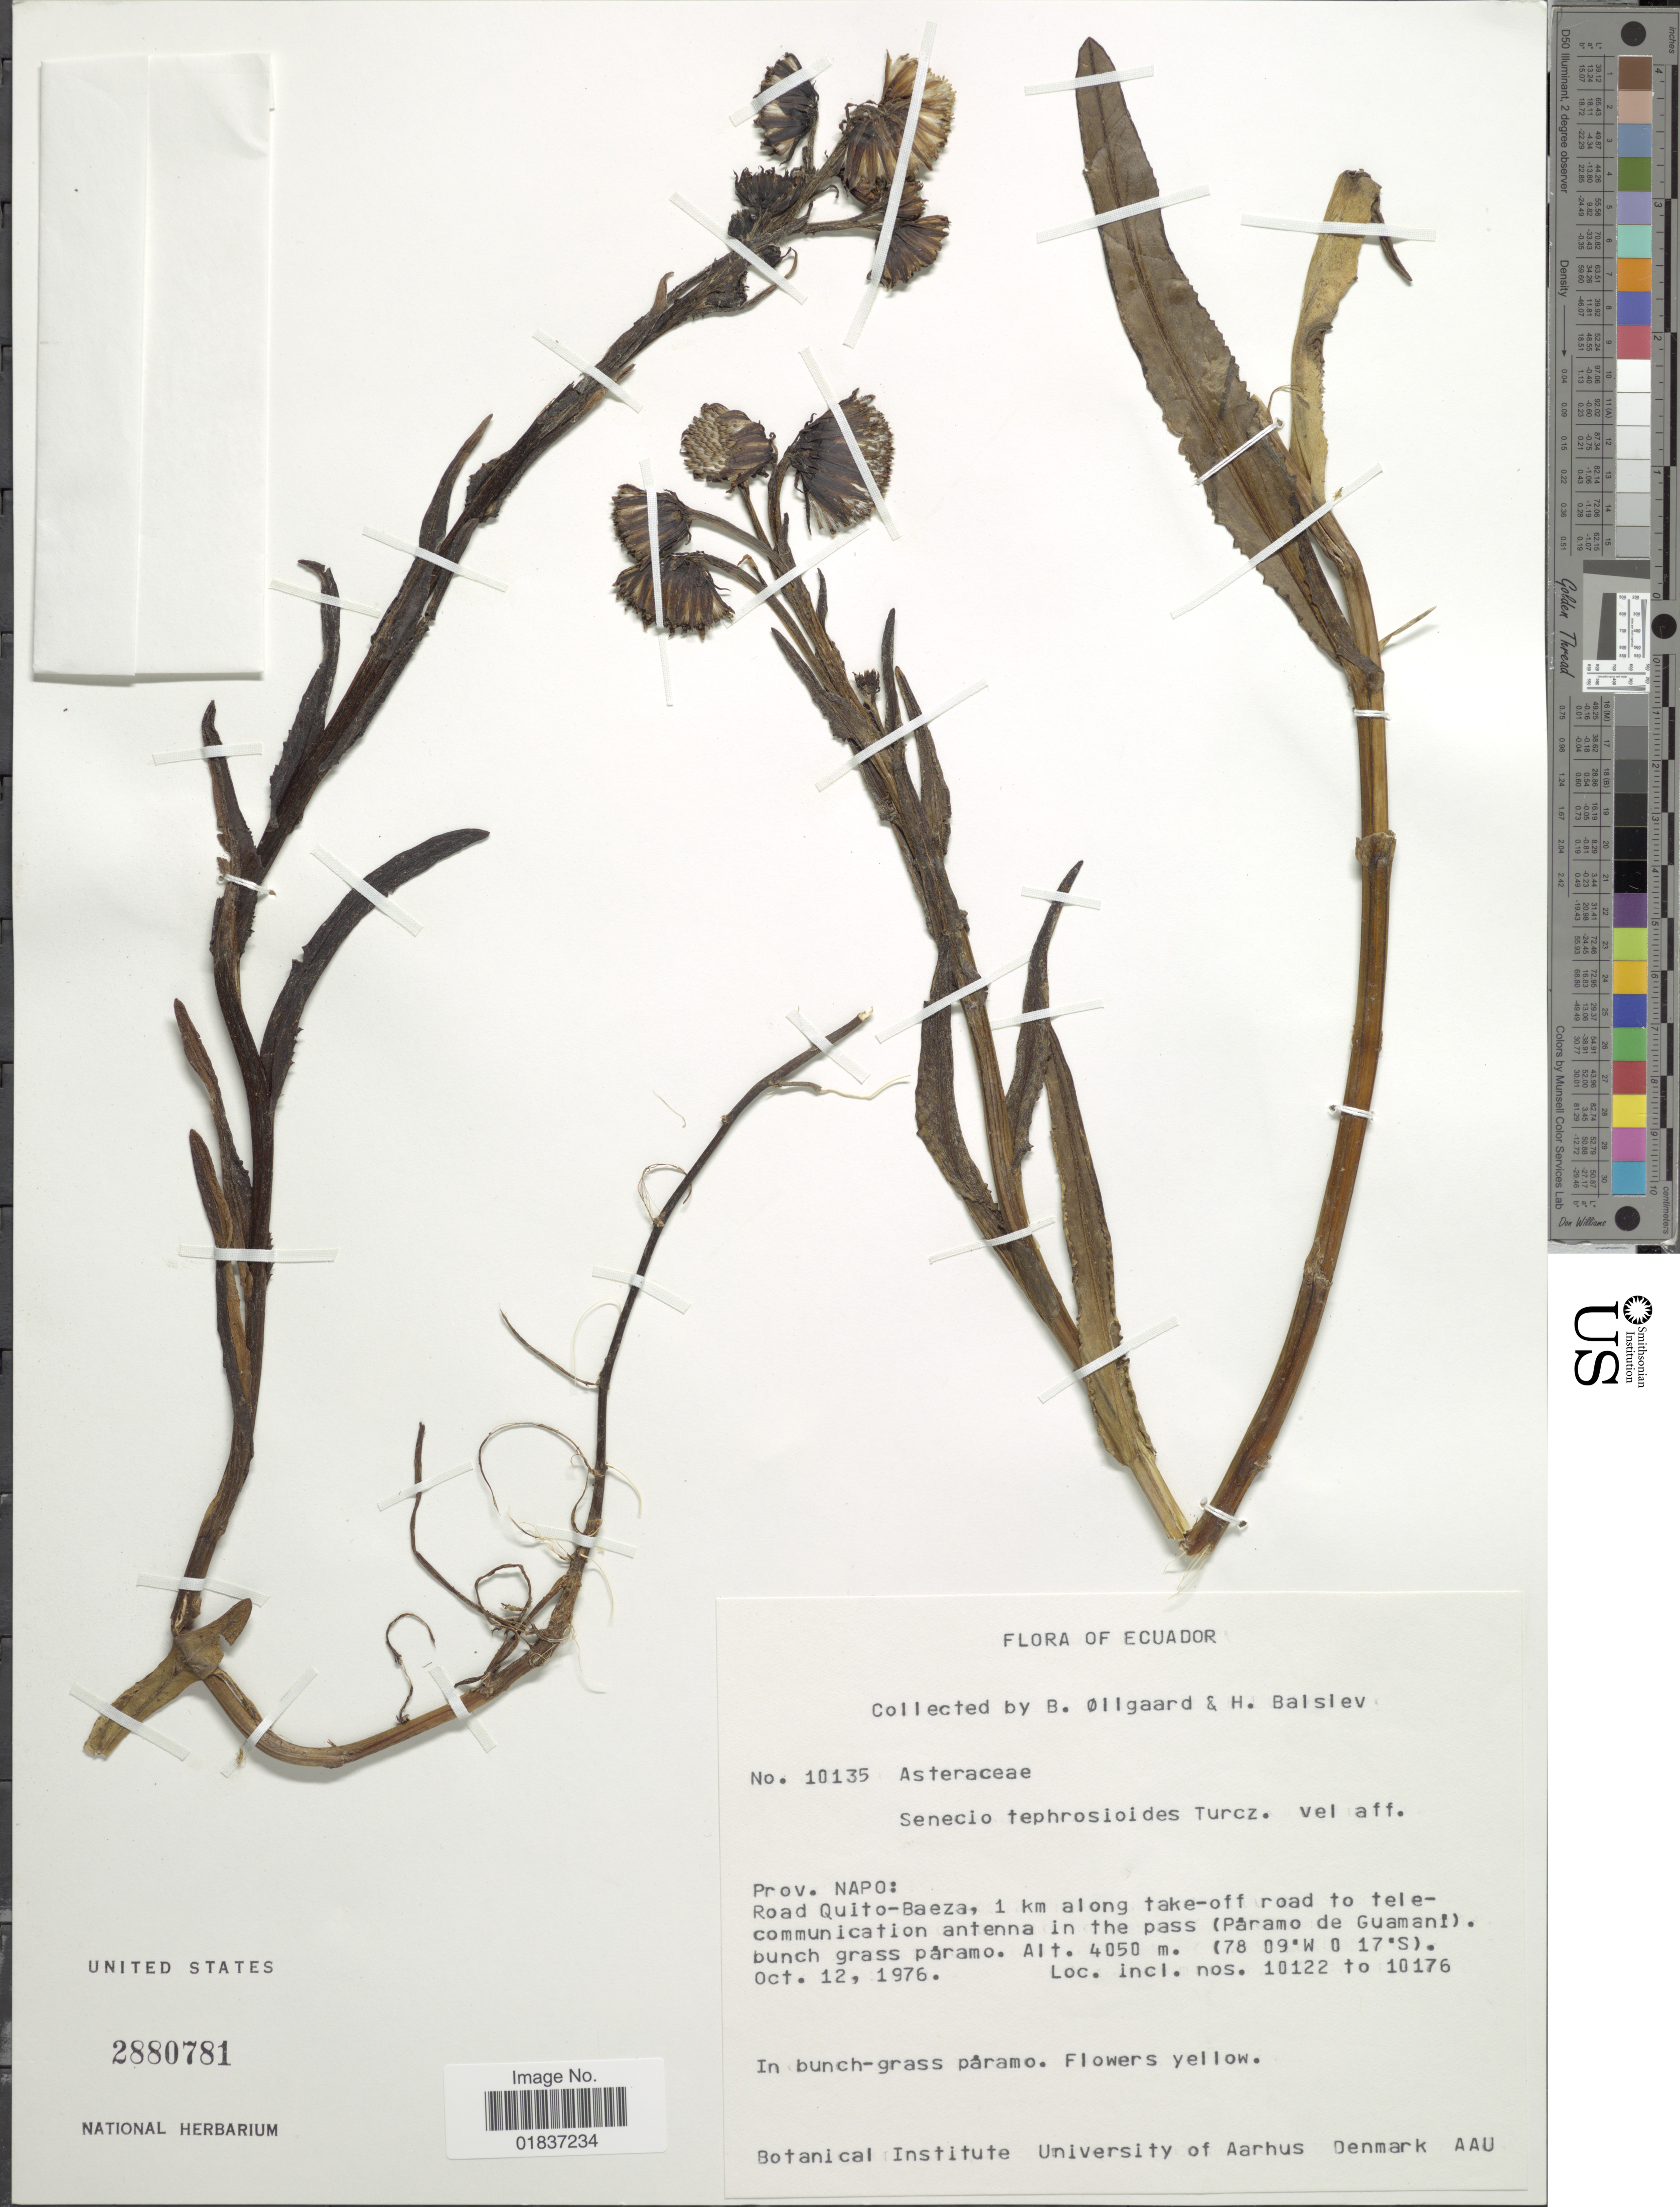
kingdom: Plantae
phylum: Tracheophyta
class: Magnoliopsida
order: Asterales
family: Asteraceae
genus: Senecio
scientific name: Senecio tephrosioides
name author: Turcz.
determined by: Salomon, Luciana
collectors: B. Øllgaard & H. Balslev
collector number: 10135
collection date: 1976-10-12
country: Ecuador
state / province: Napo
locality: Prov. Napo: Road Quito-Baeza, 1 km along take-off road to telecommunication antenne in the pass (Paramo de Guamani)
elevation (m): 4050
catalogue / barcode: US 2880781